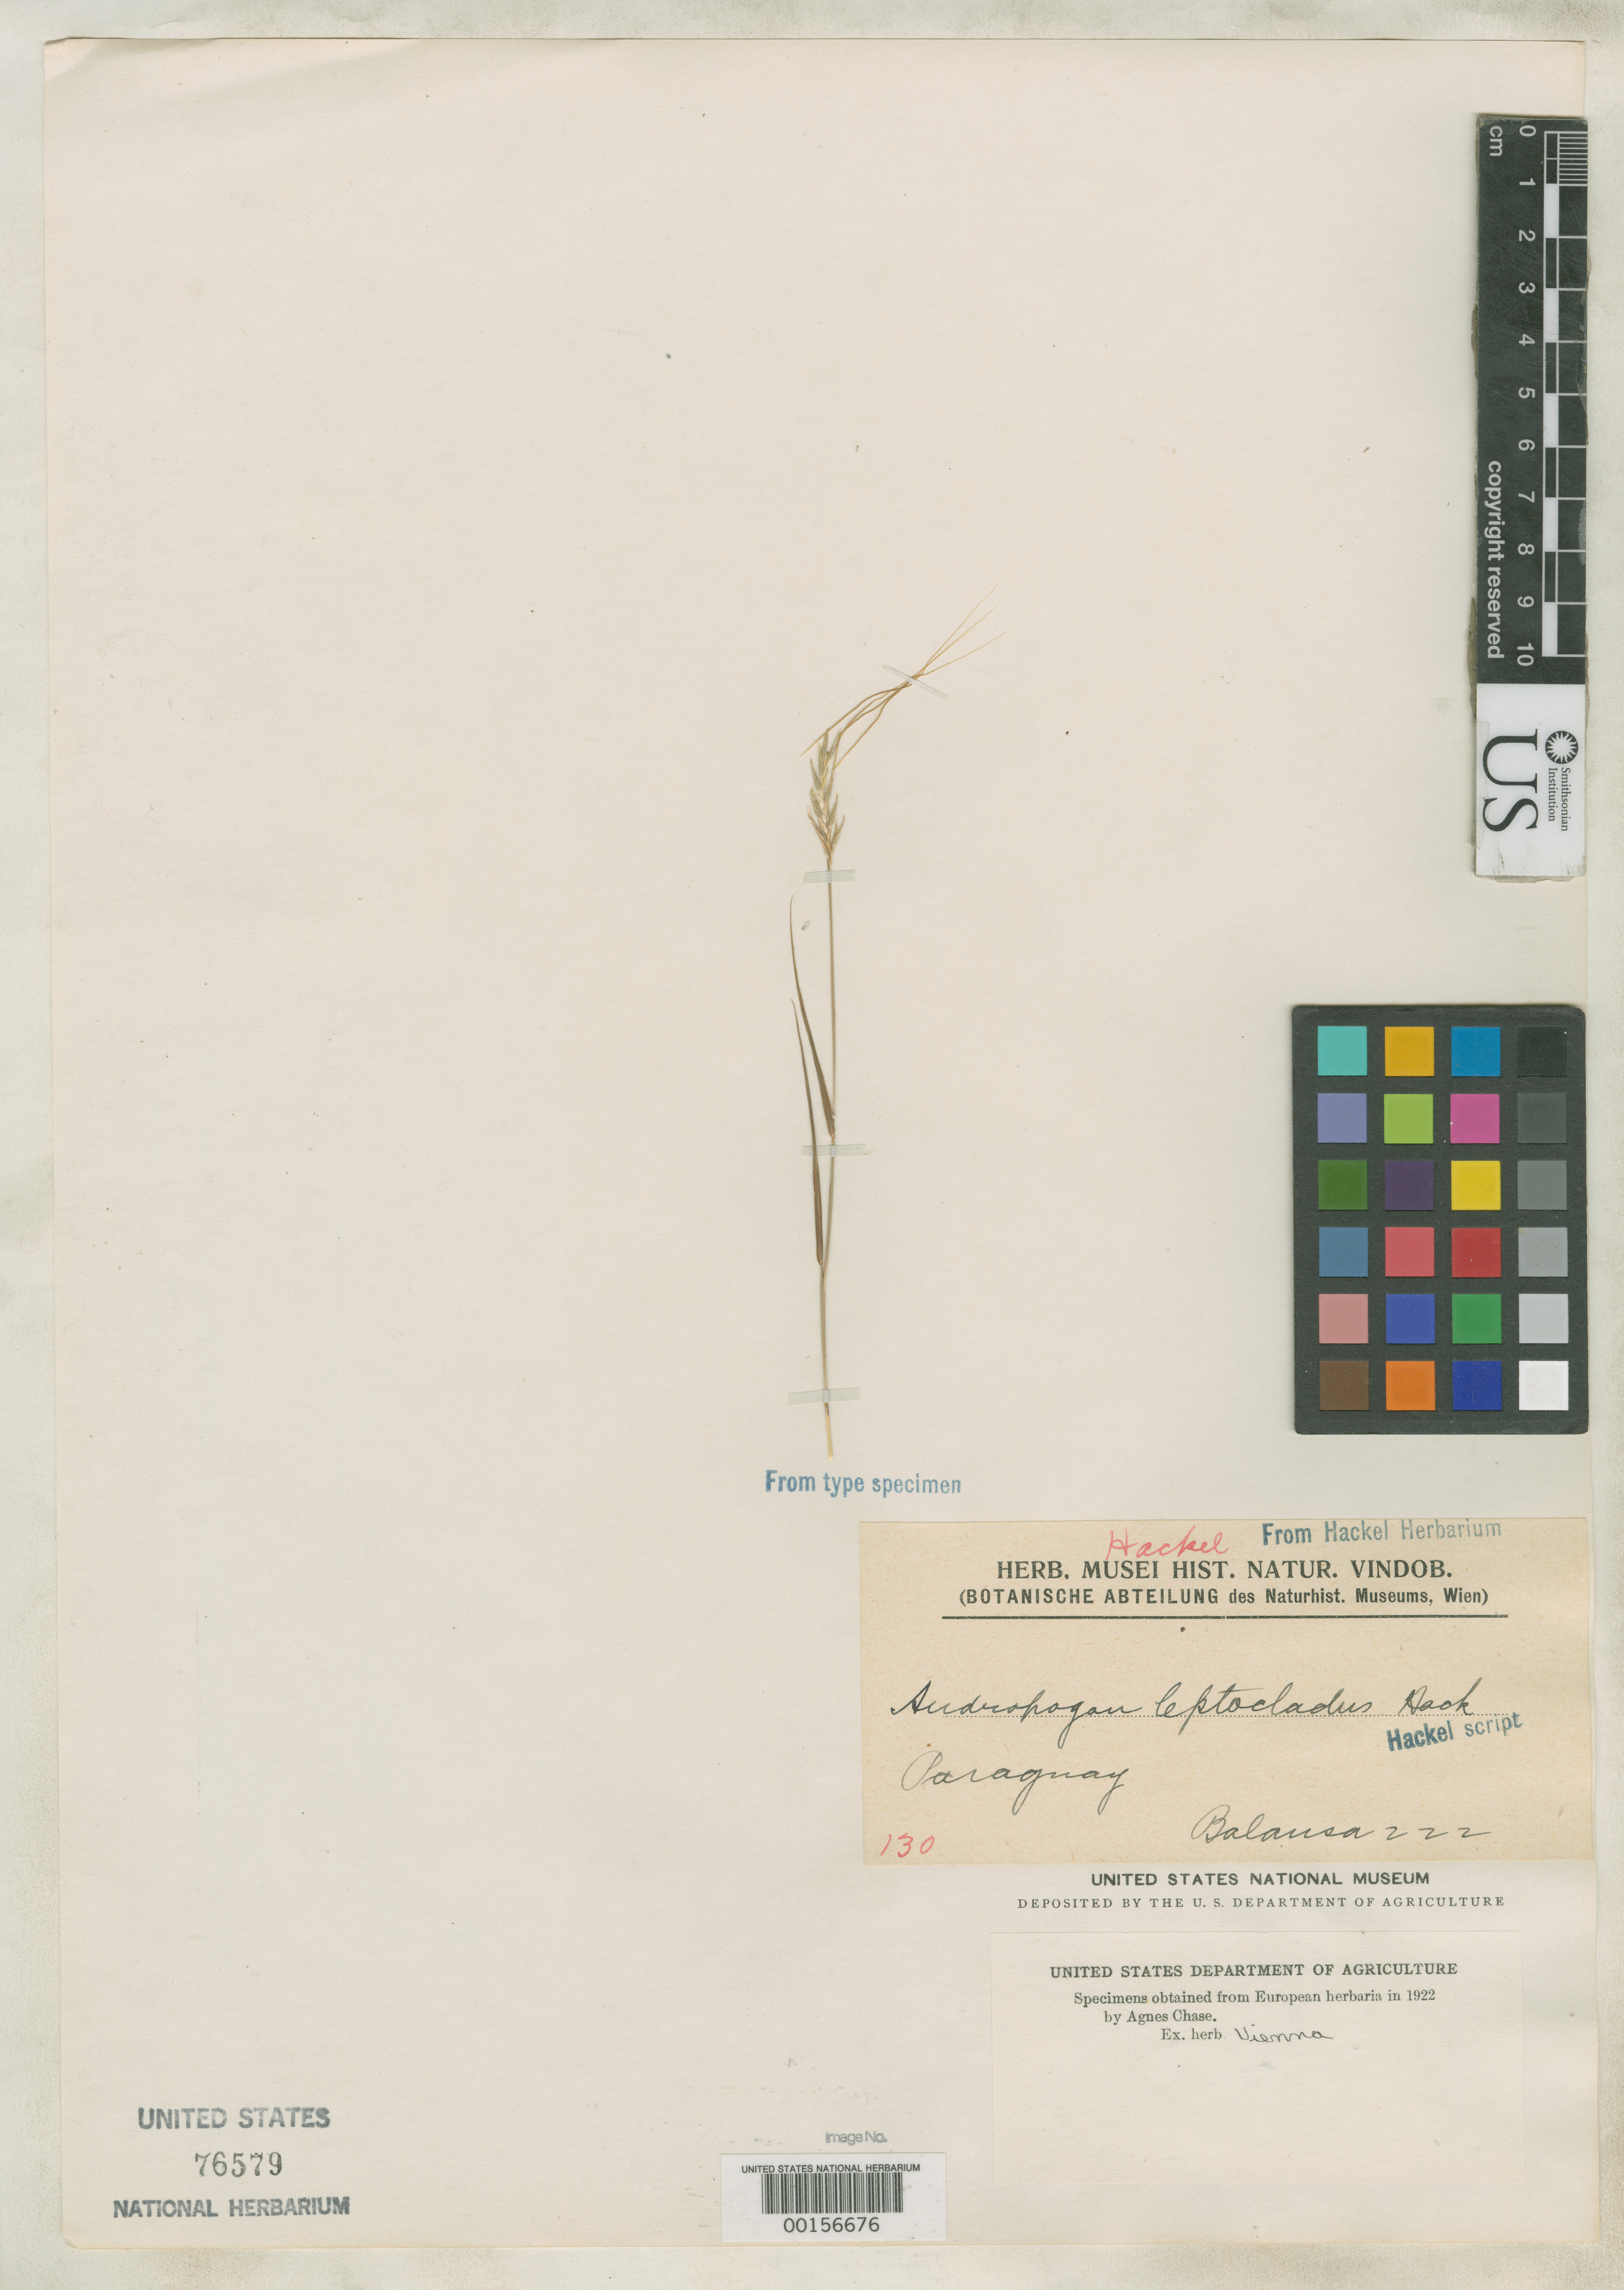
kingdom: Plantae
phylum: Tracheophyta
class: Liliopsida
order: Poales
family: Poaceae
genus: Andropogon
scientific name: Andropogon leptocladus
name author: Hack.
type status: Type Fragment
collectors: B. Balansa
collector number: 222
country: Paraguay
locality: In Pascuis.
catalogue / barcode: US 76579